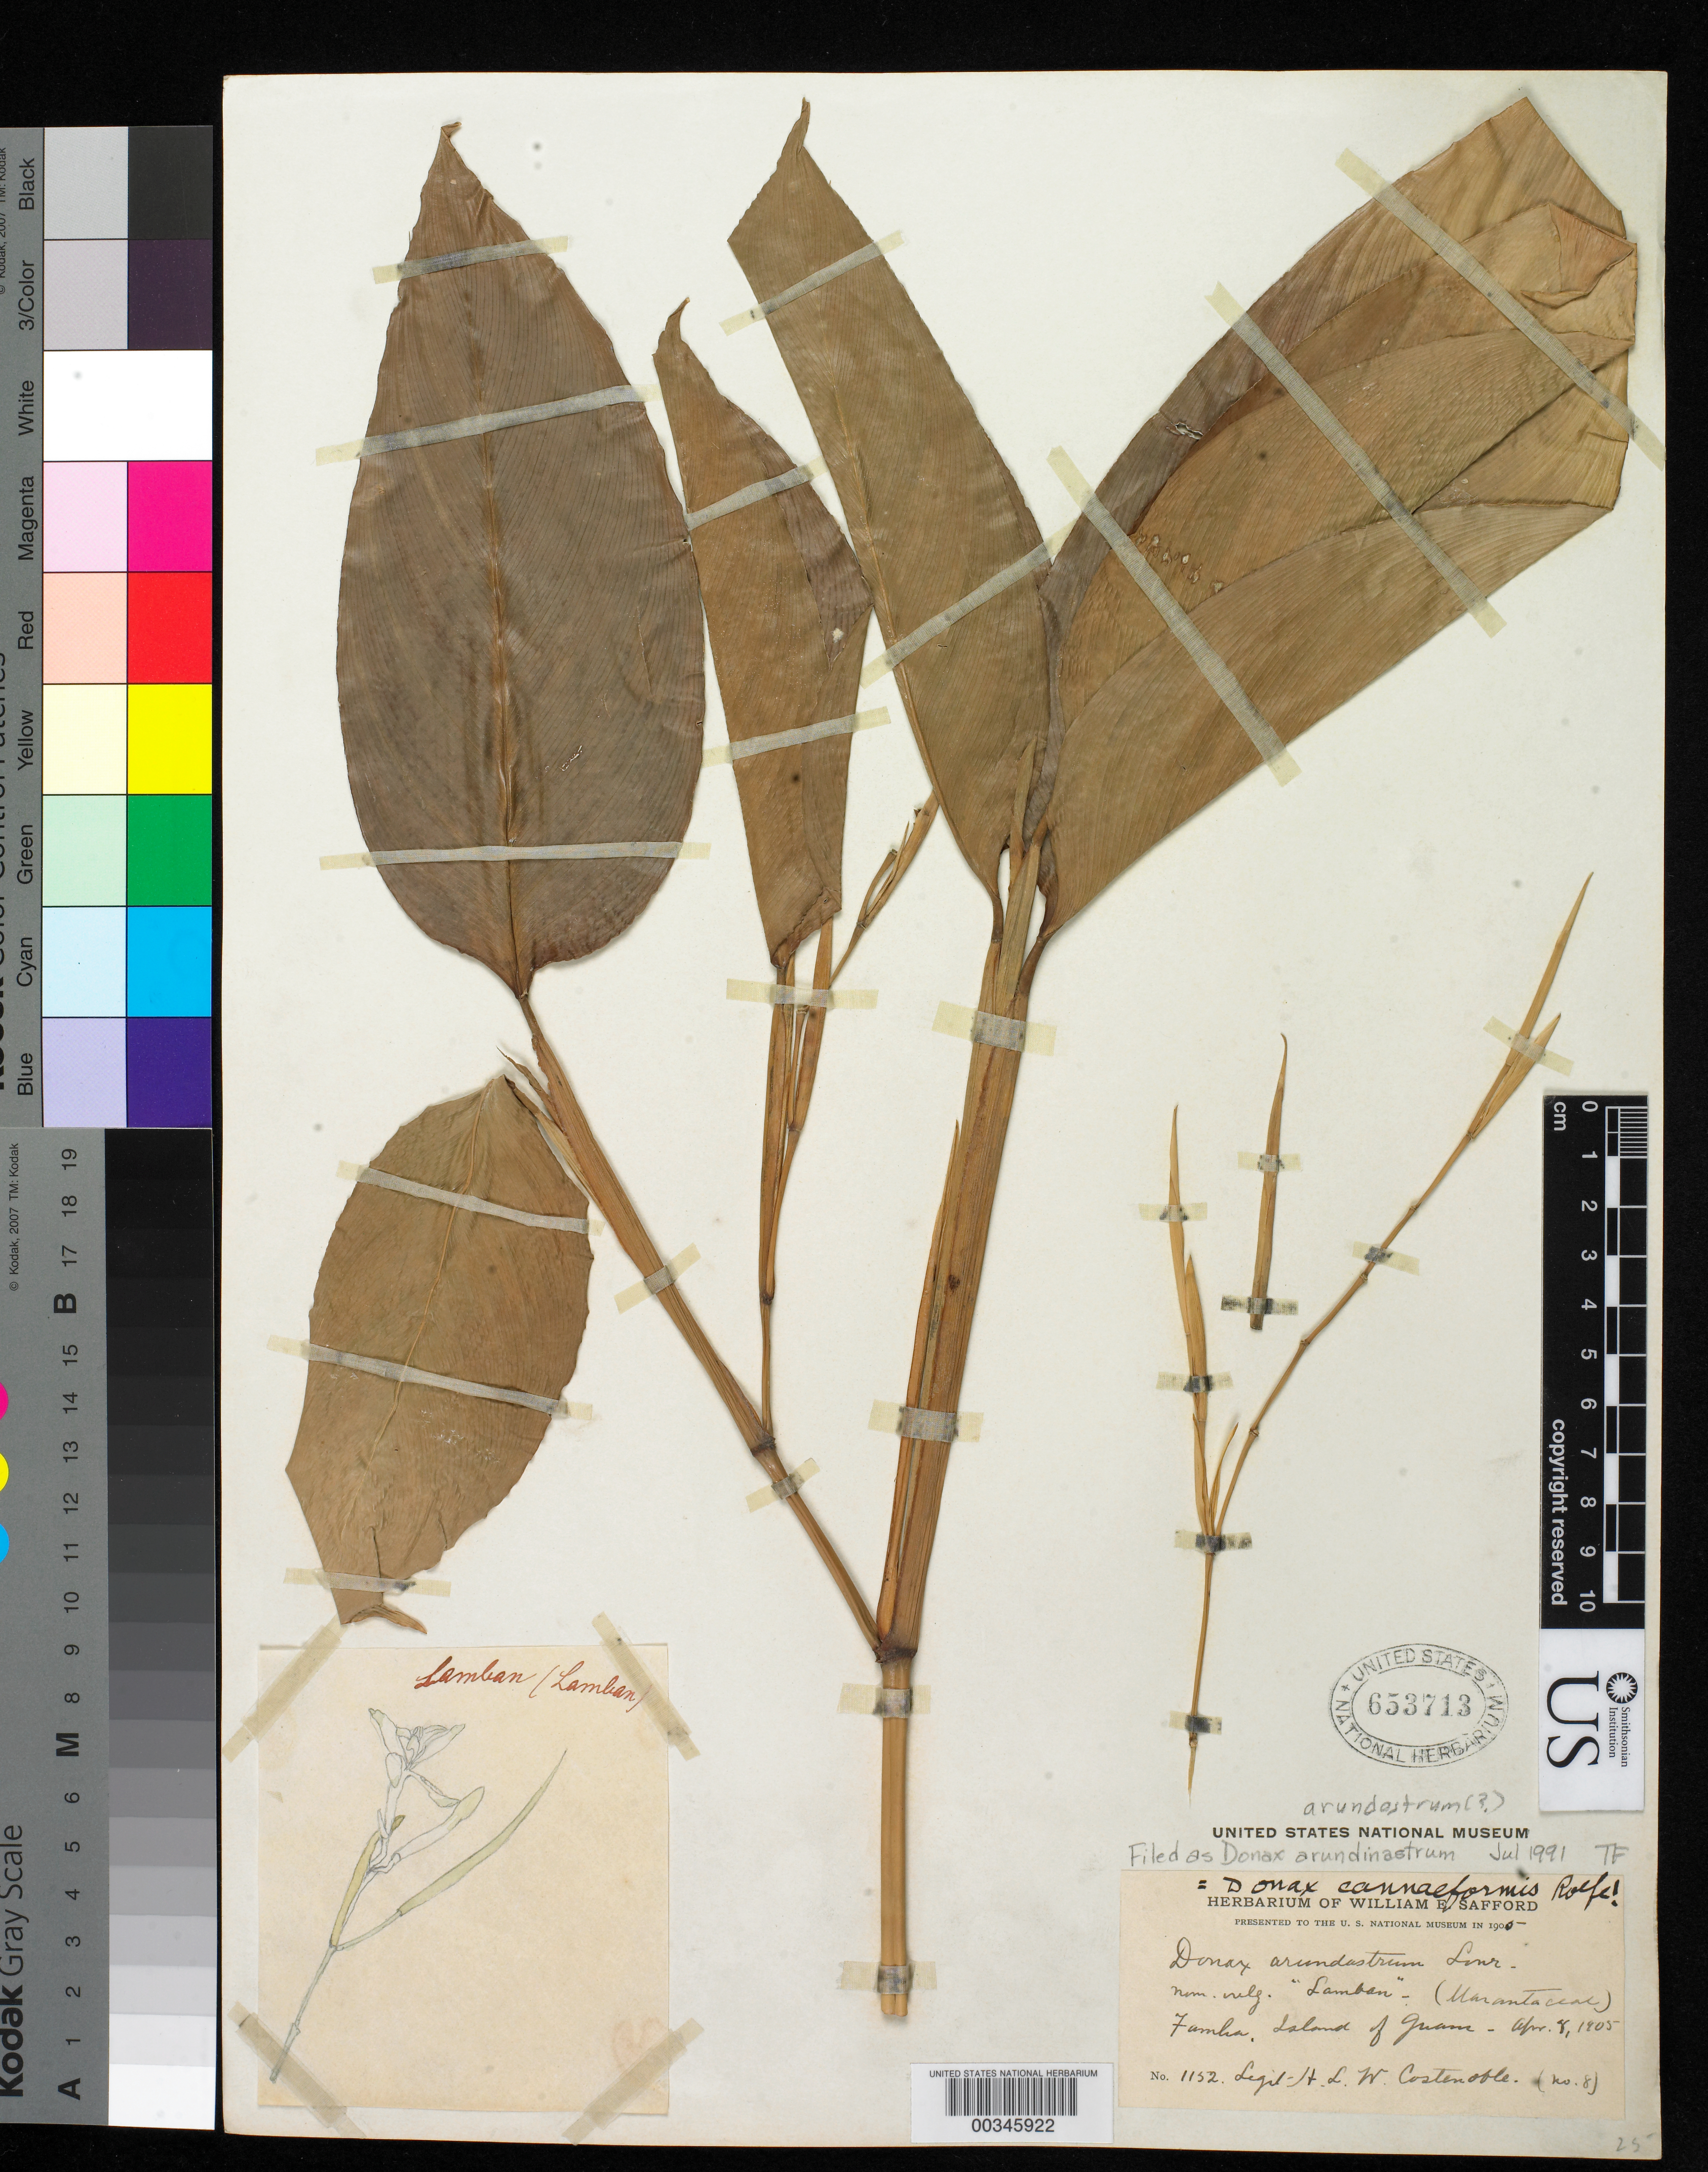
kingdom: Plantae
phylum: Tracheophyta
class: Liliopsida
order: Zingiberales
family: Marantaceae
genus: Donax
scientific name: Donax arundinastrum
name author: Lour.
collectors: H. Costenoble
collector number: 8 / 1152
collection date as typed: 08 Apr 1905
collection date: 1905-04-08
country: Guam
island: Guam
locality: Famlia, Island of Guam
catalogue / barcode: US 653713